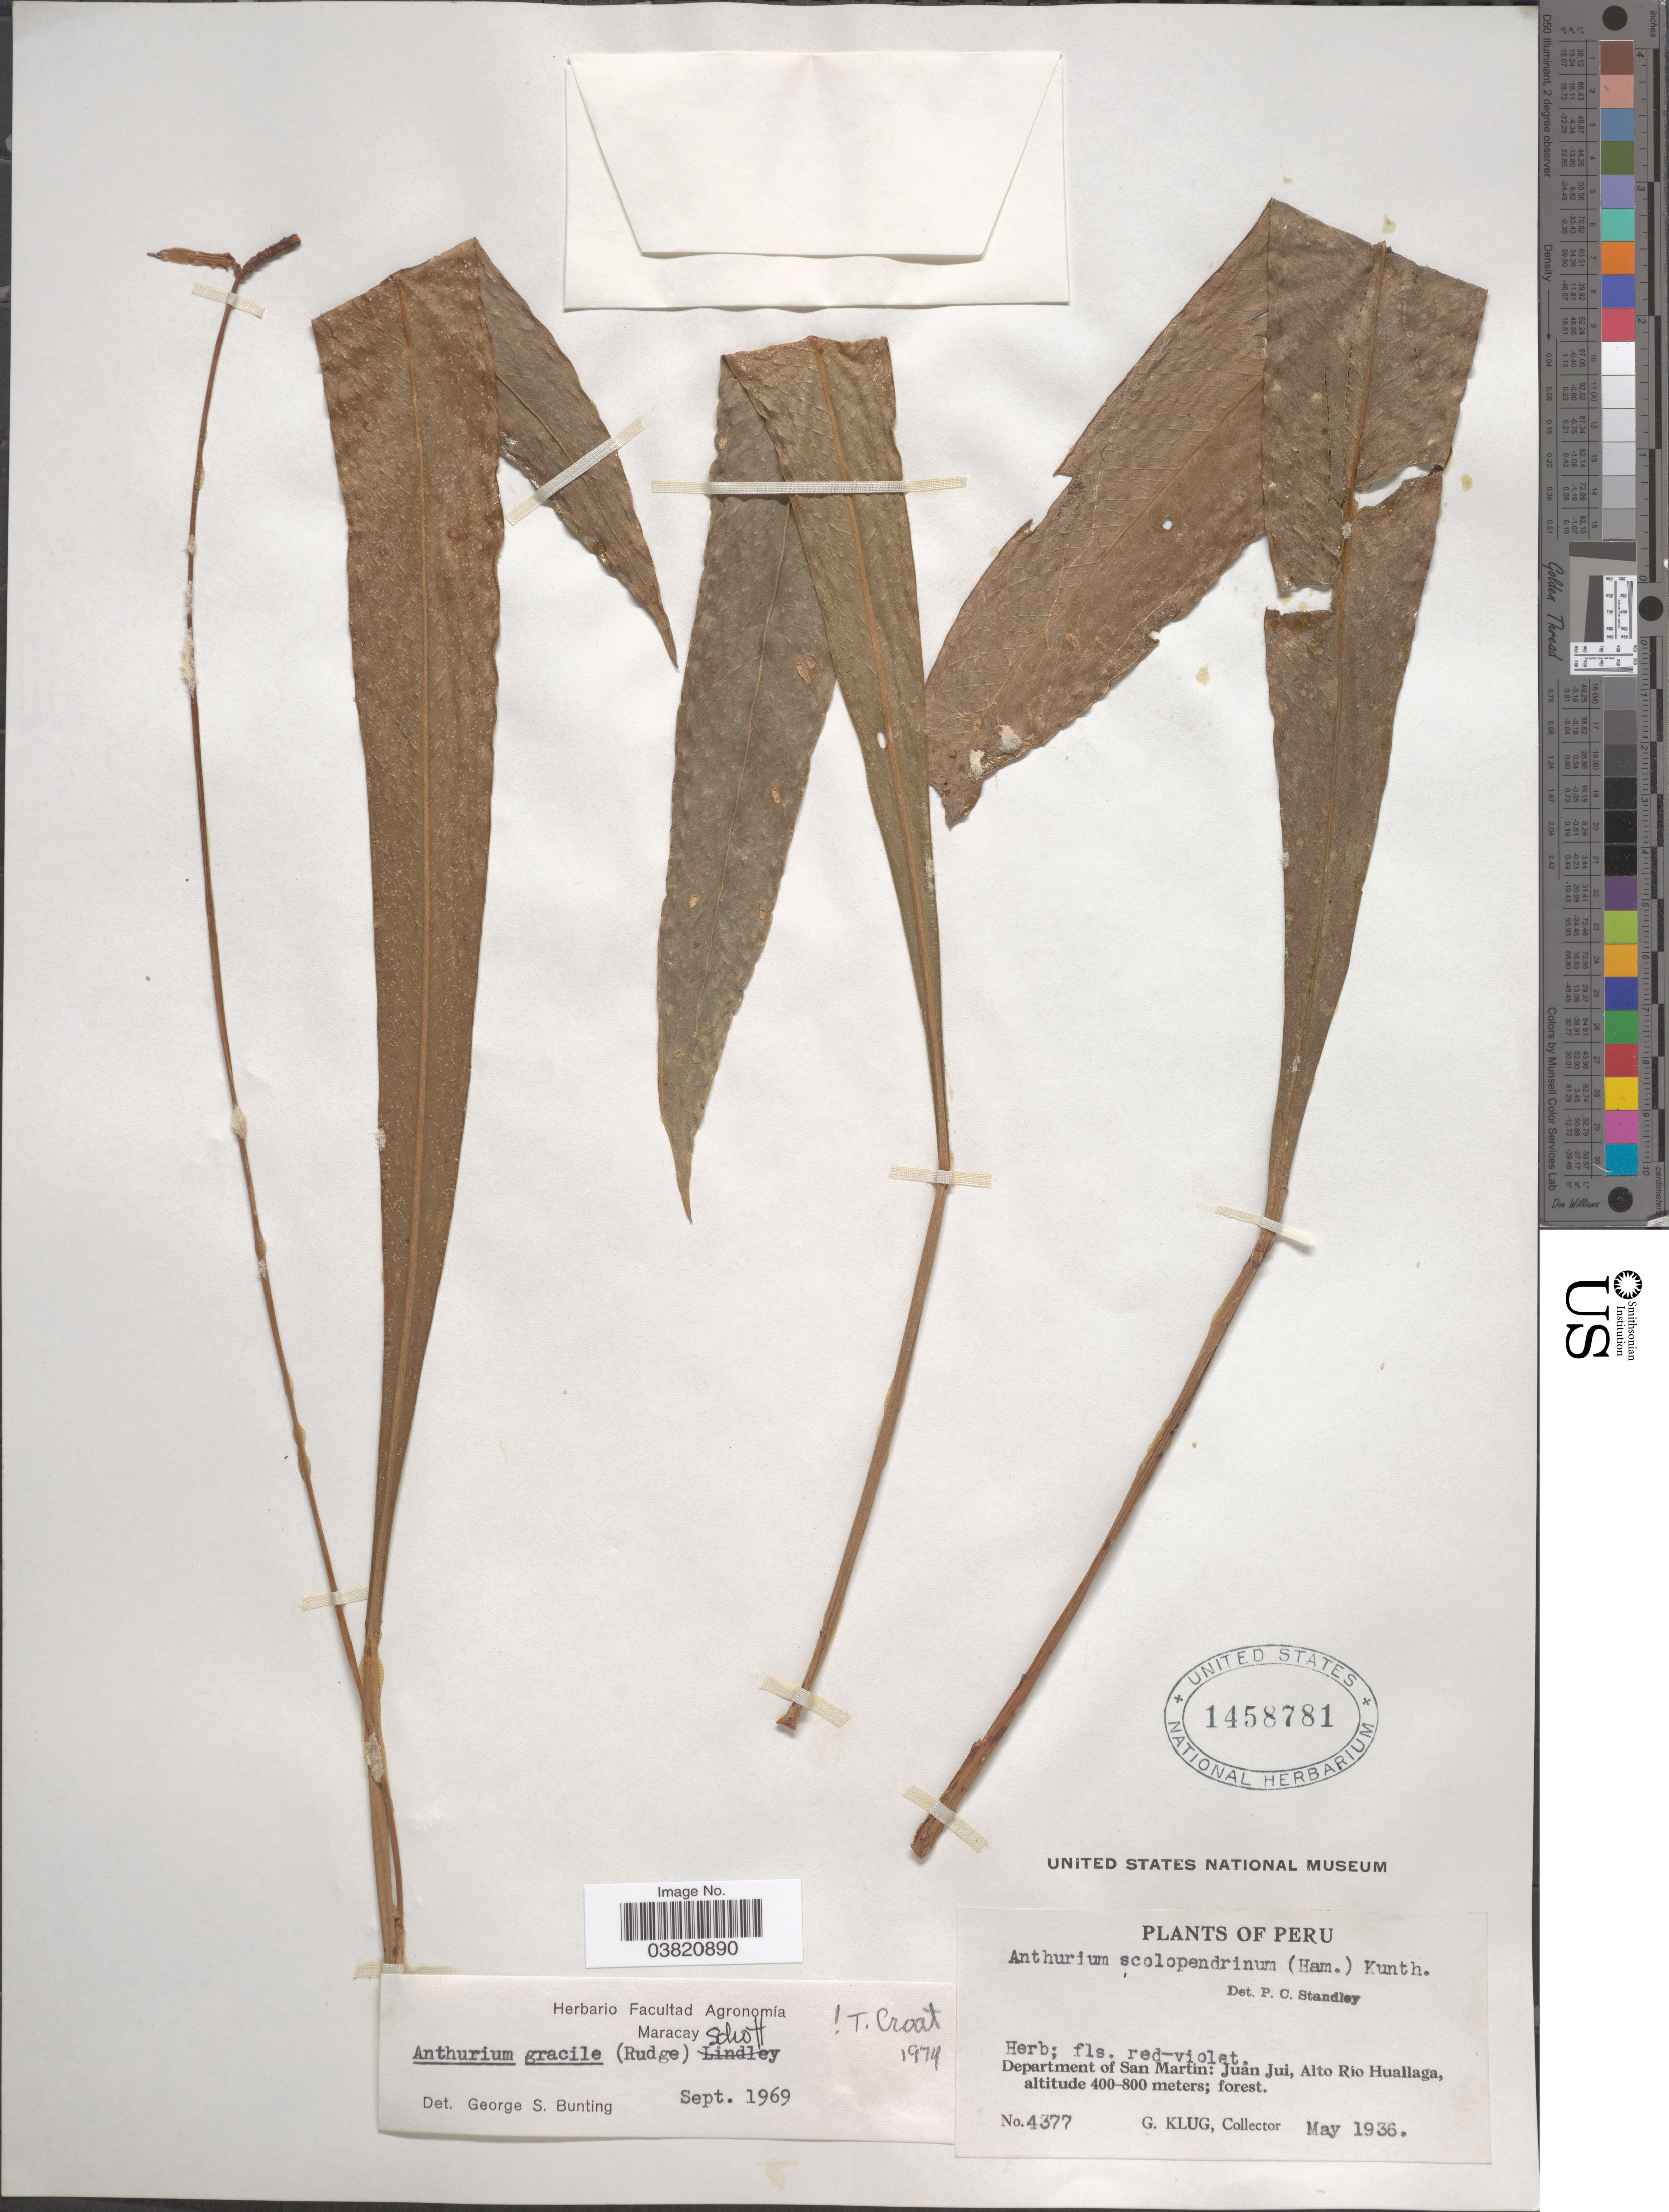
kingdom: Plantae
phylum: Tracheophyta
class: Liliopsida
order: Alismatales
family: Araceae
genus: Anthurium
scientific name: Anthurium gracile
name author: (Rudge) Schott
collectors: G. Klug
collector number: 4377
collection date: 1936-05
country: Peru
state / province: San Martín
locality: Department of San Martín: Juan Jui, Alto Río Huallaga.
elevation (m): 400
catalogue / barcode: US 1458781